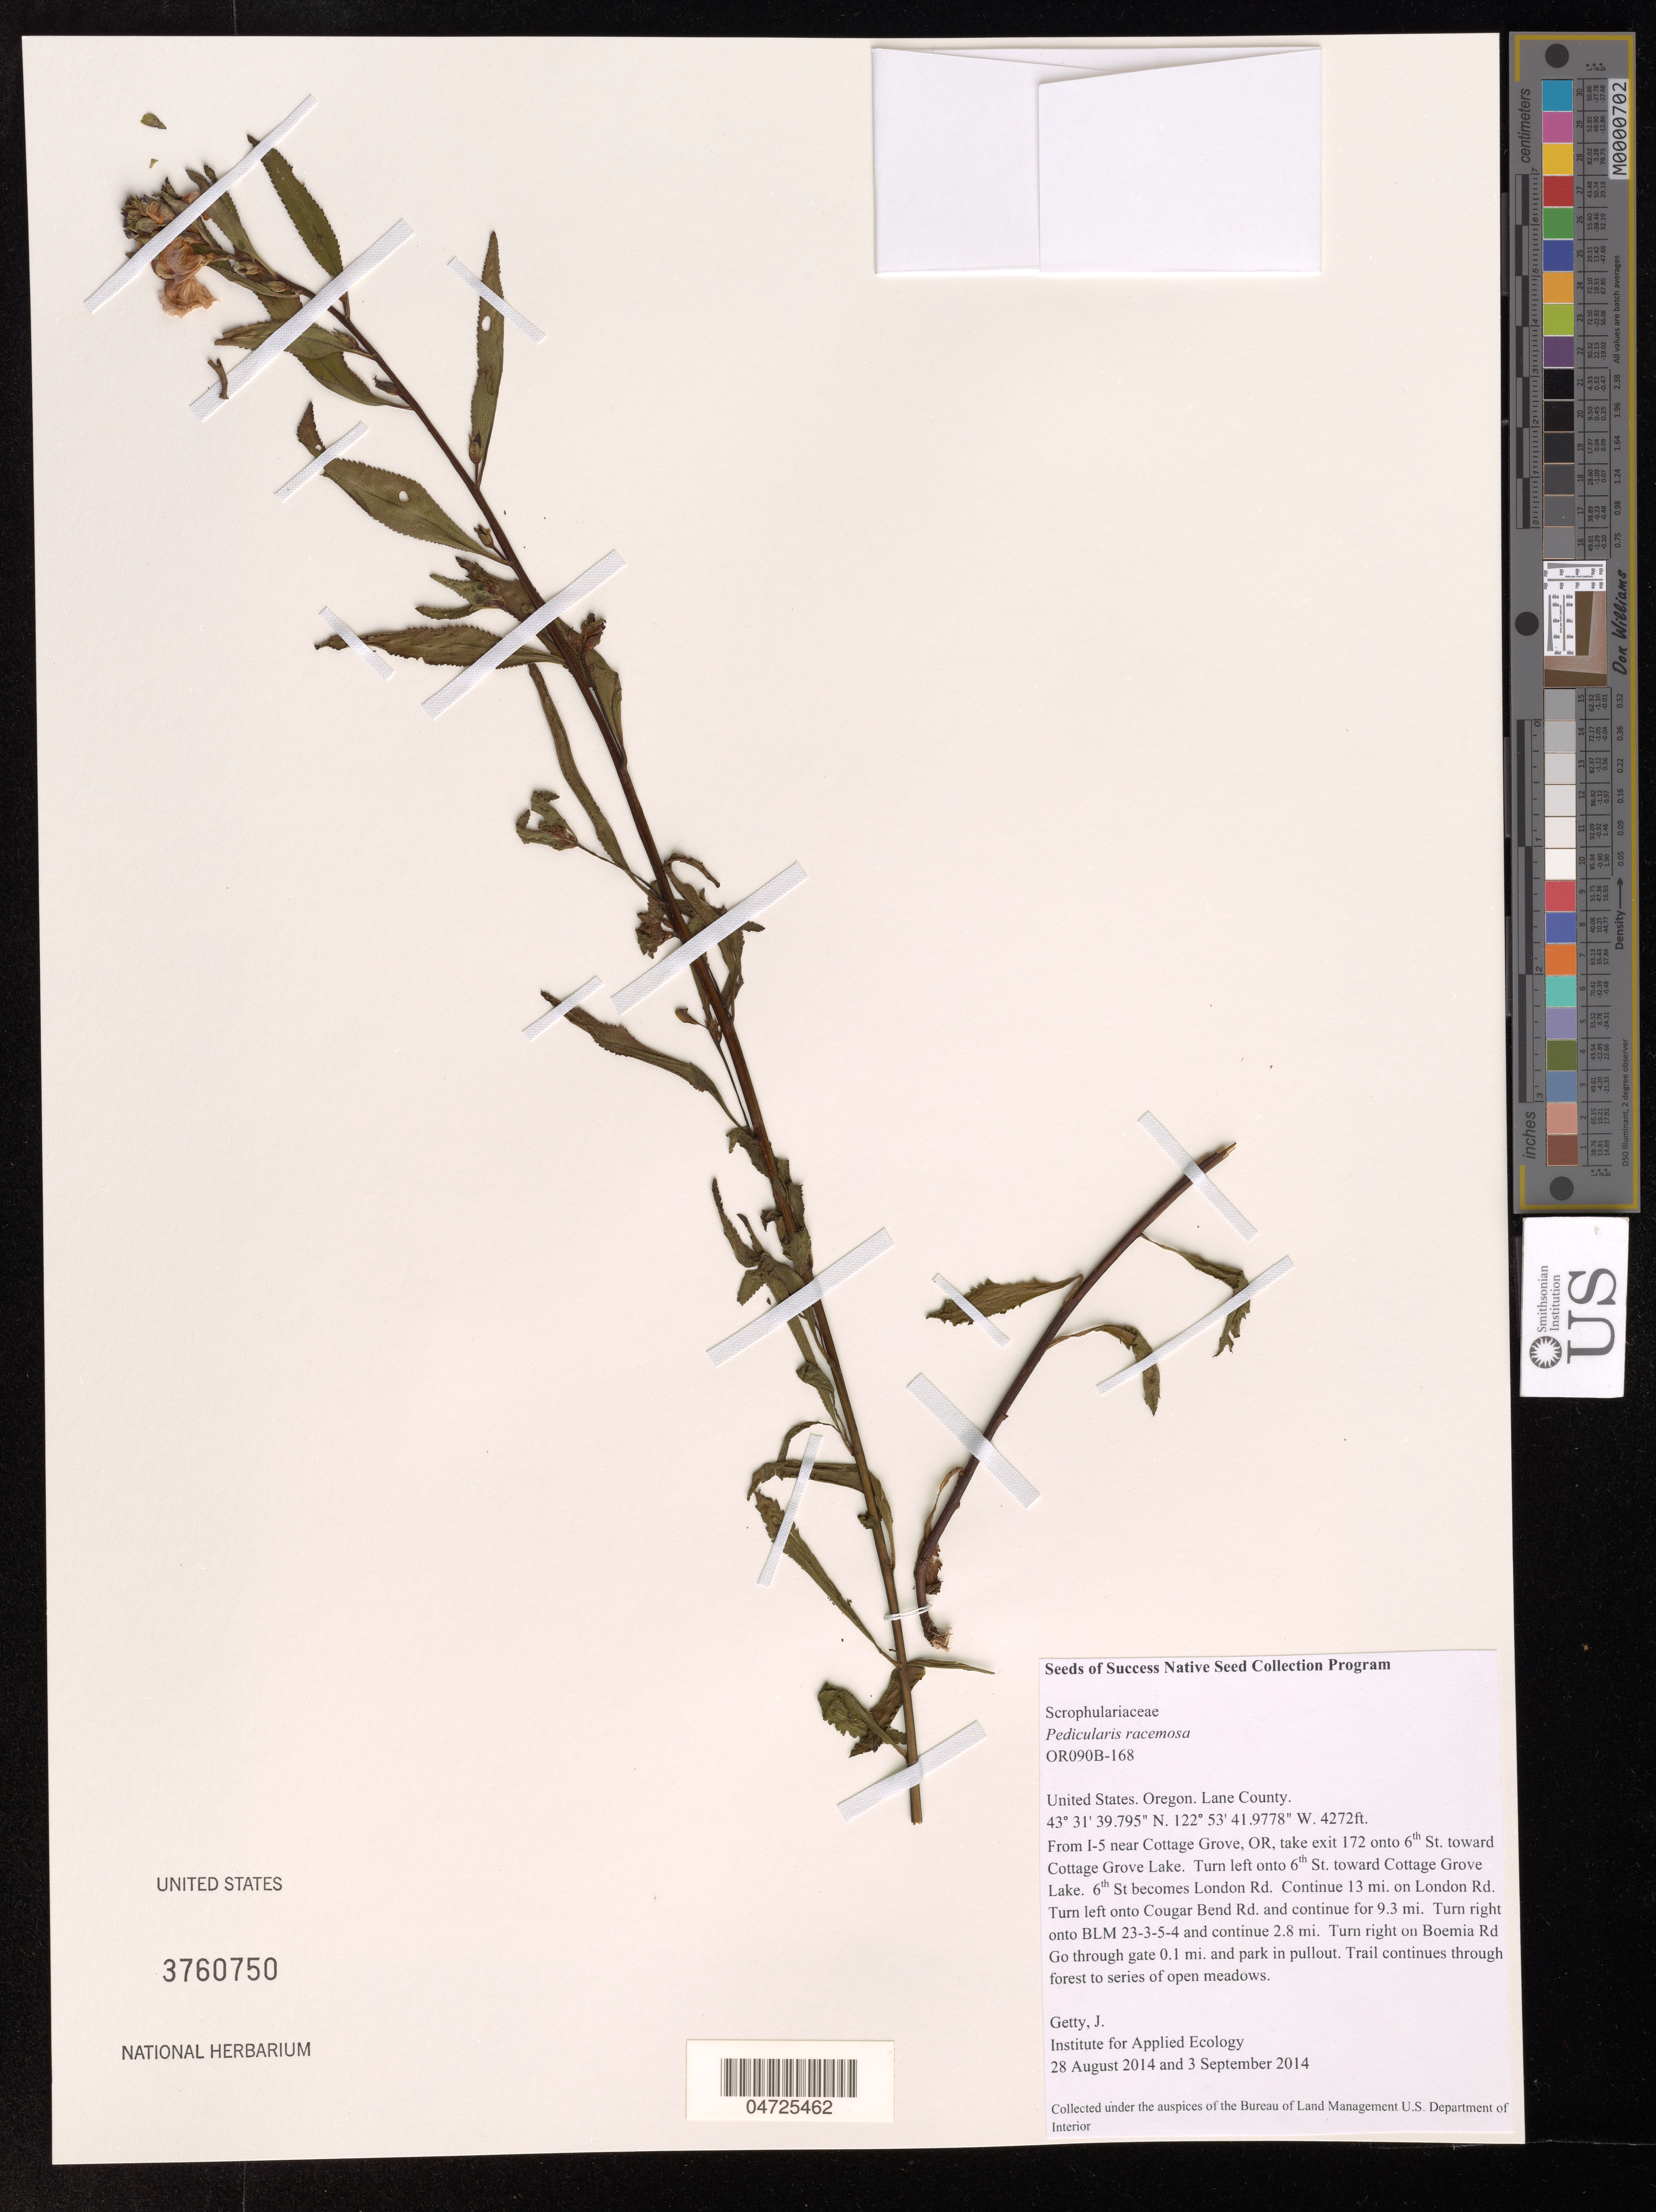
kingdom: Plantae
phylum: Tracheophyta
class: Magnoliopsida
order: Lamiales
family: Orobanchaceae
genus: Pedicularis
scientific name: Pedicularis racemosa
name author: Douglas ex Benth.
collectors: J. Getty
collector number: OR090B-168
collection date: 2014-08-28/2014-09-03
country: United States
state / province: Oregon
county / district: Lane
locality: Lane County. From I-5 near Cottage Grove, OR, take exit 172 onto 6th St. toward Cottage Grove Lake. Turn left onto 6th St. toward Cottage Grove Lake. 6th St becomes London Rd. Continue 13 mi. on London Rd. Turn left onto Cougar Bend Rd. and continue for 9.3 mi. Turn right onto BLM 23-3-5-4 and continue 2.8 mi. Turn right on Boemia Rd Go through gate 0.1 mi. and park in pullout. Trail continues through forest to series of open meadows.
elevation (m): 1302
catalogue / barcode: US 3760750